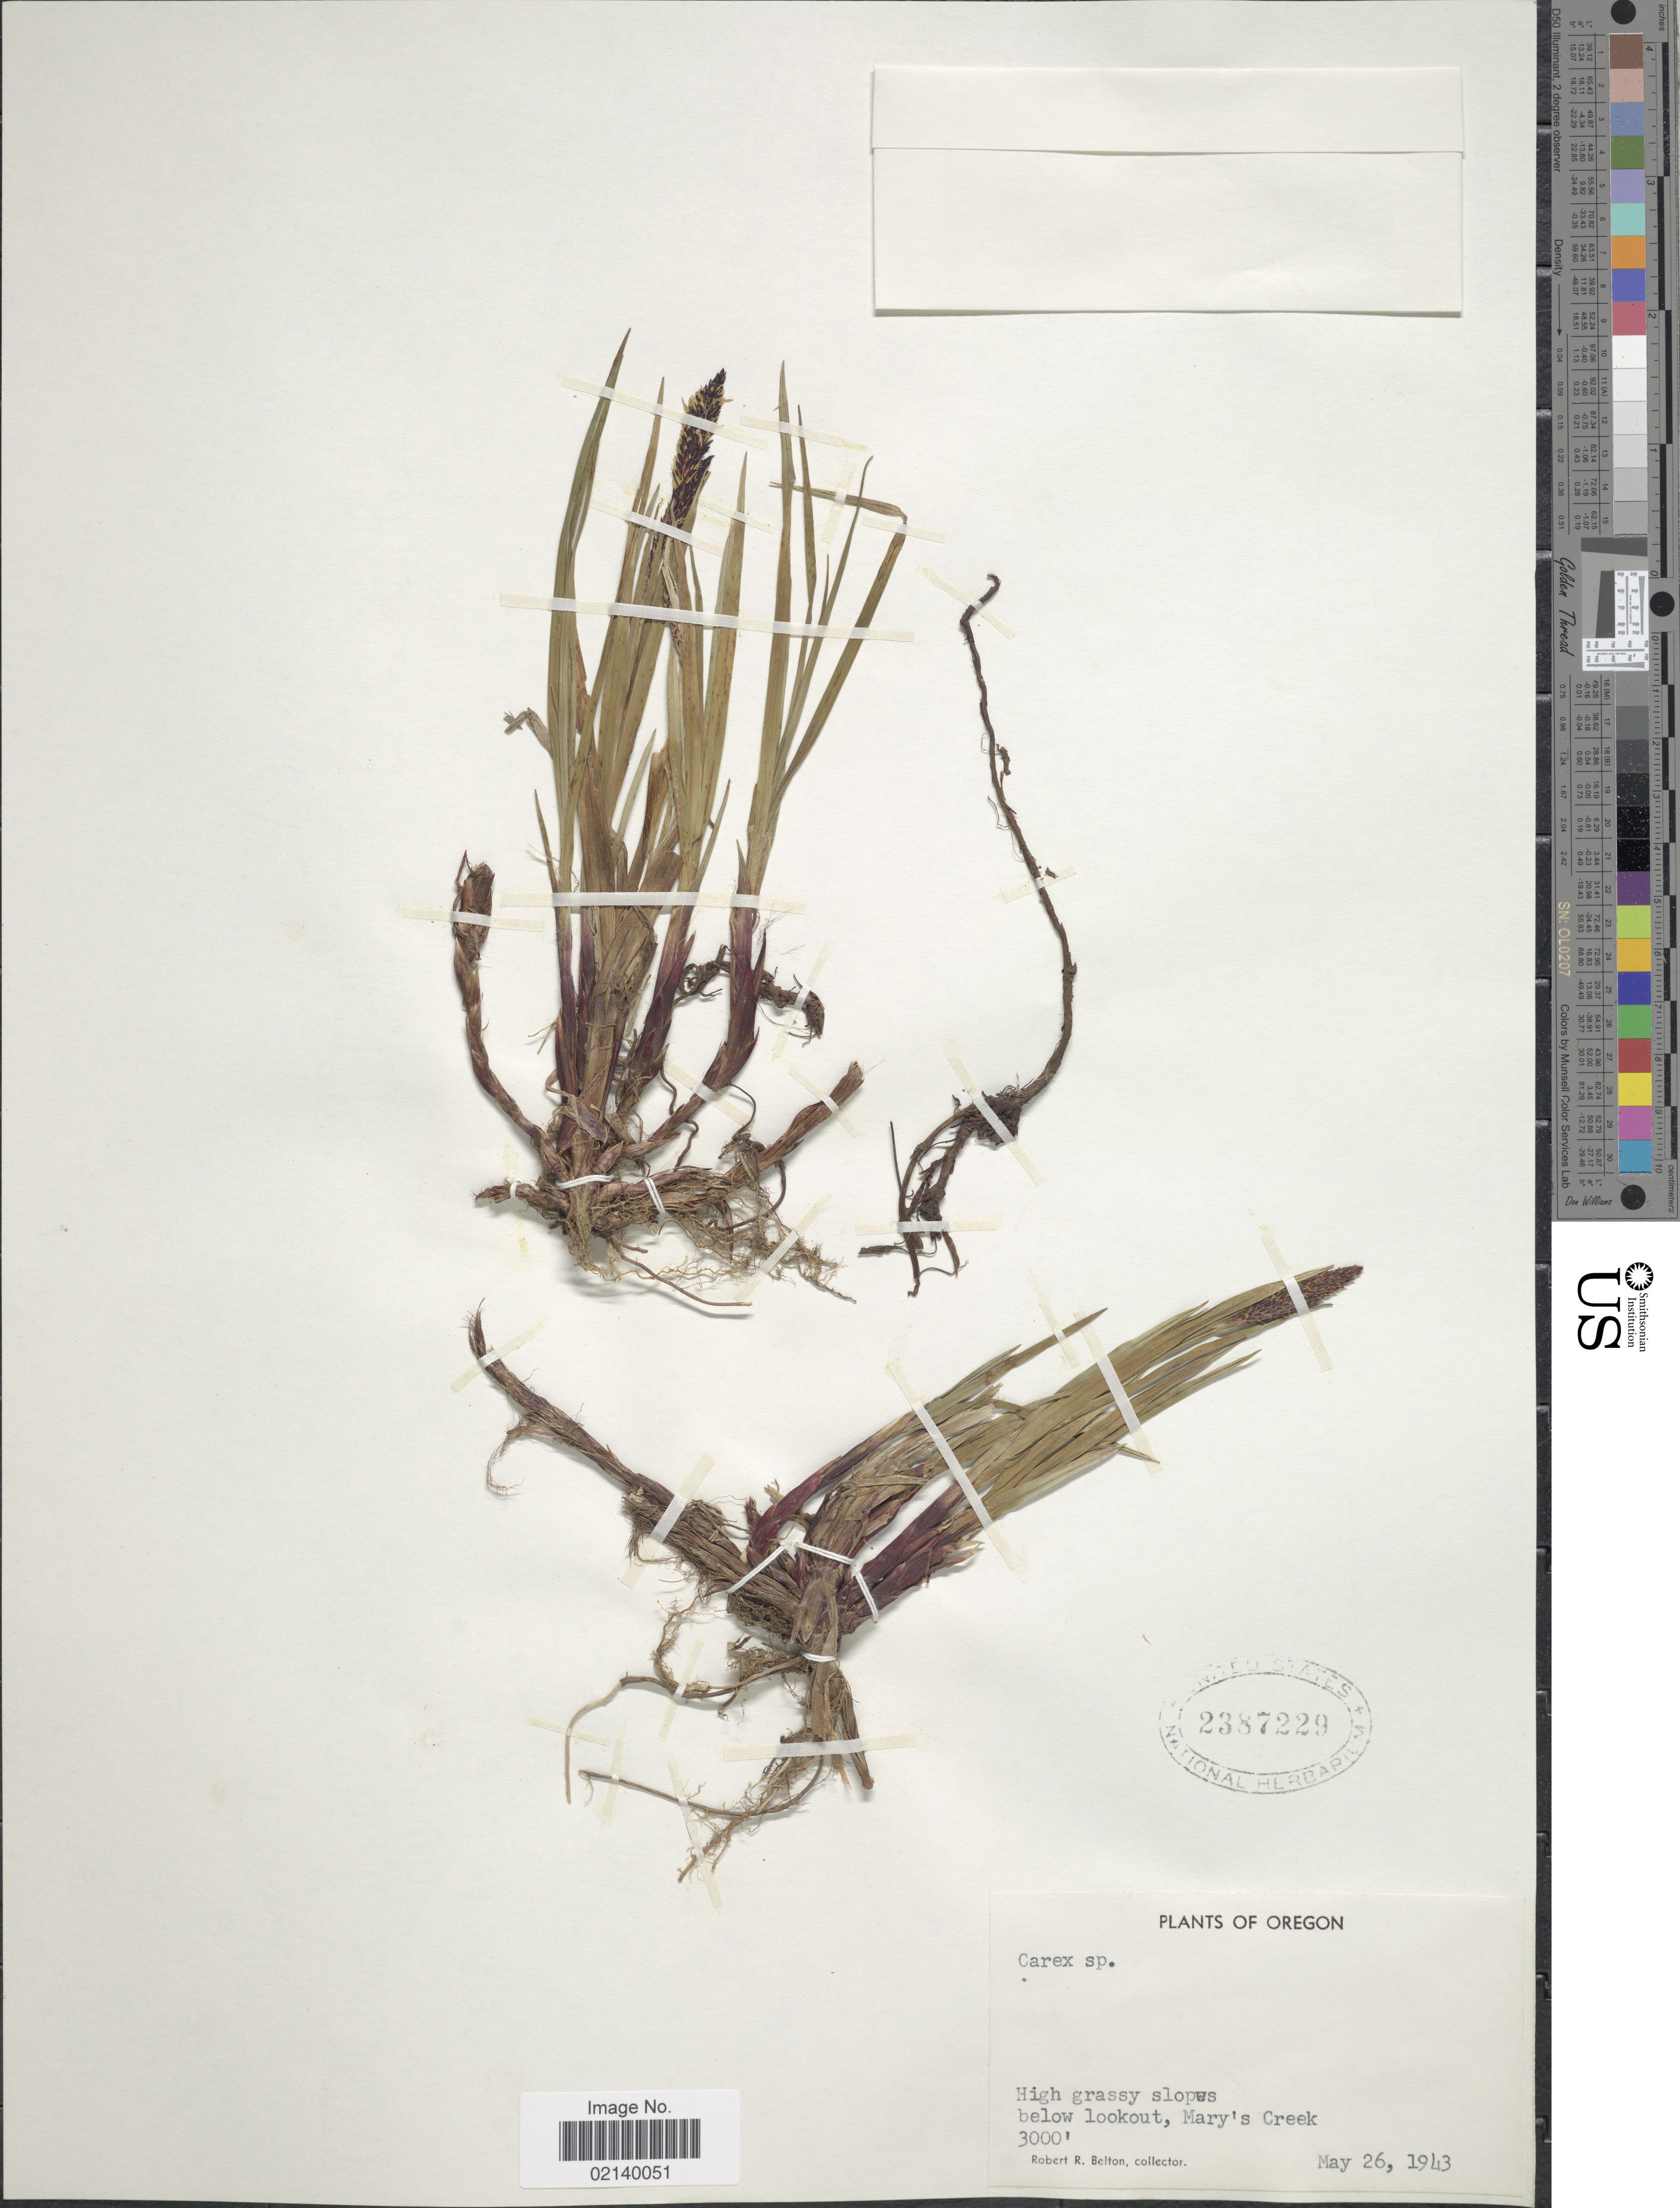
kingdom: Plantae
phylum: Tracheophyta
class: Liliopsida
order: Poales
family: Cyperaceae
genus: Carex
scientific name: Carex sp.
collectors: R. Belton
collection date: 1943-05-26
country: United States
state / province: Oregon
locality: High grassy slopes, below lookout, Mary's Creek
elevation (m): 914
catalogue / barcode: US 2387229